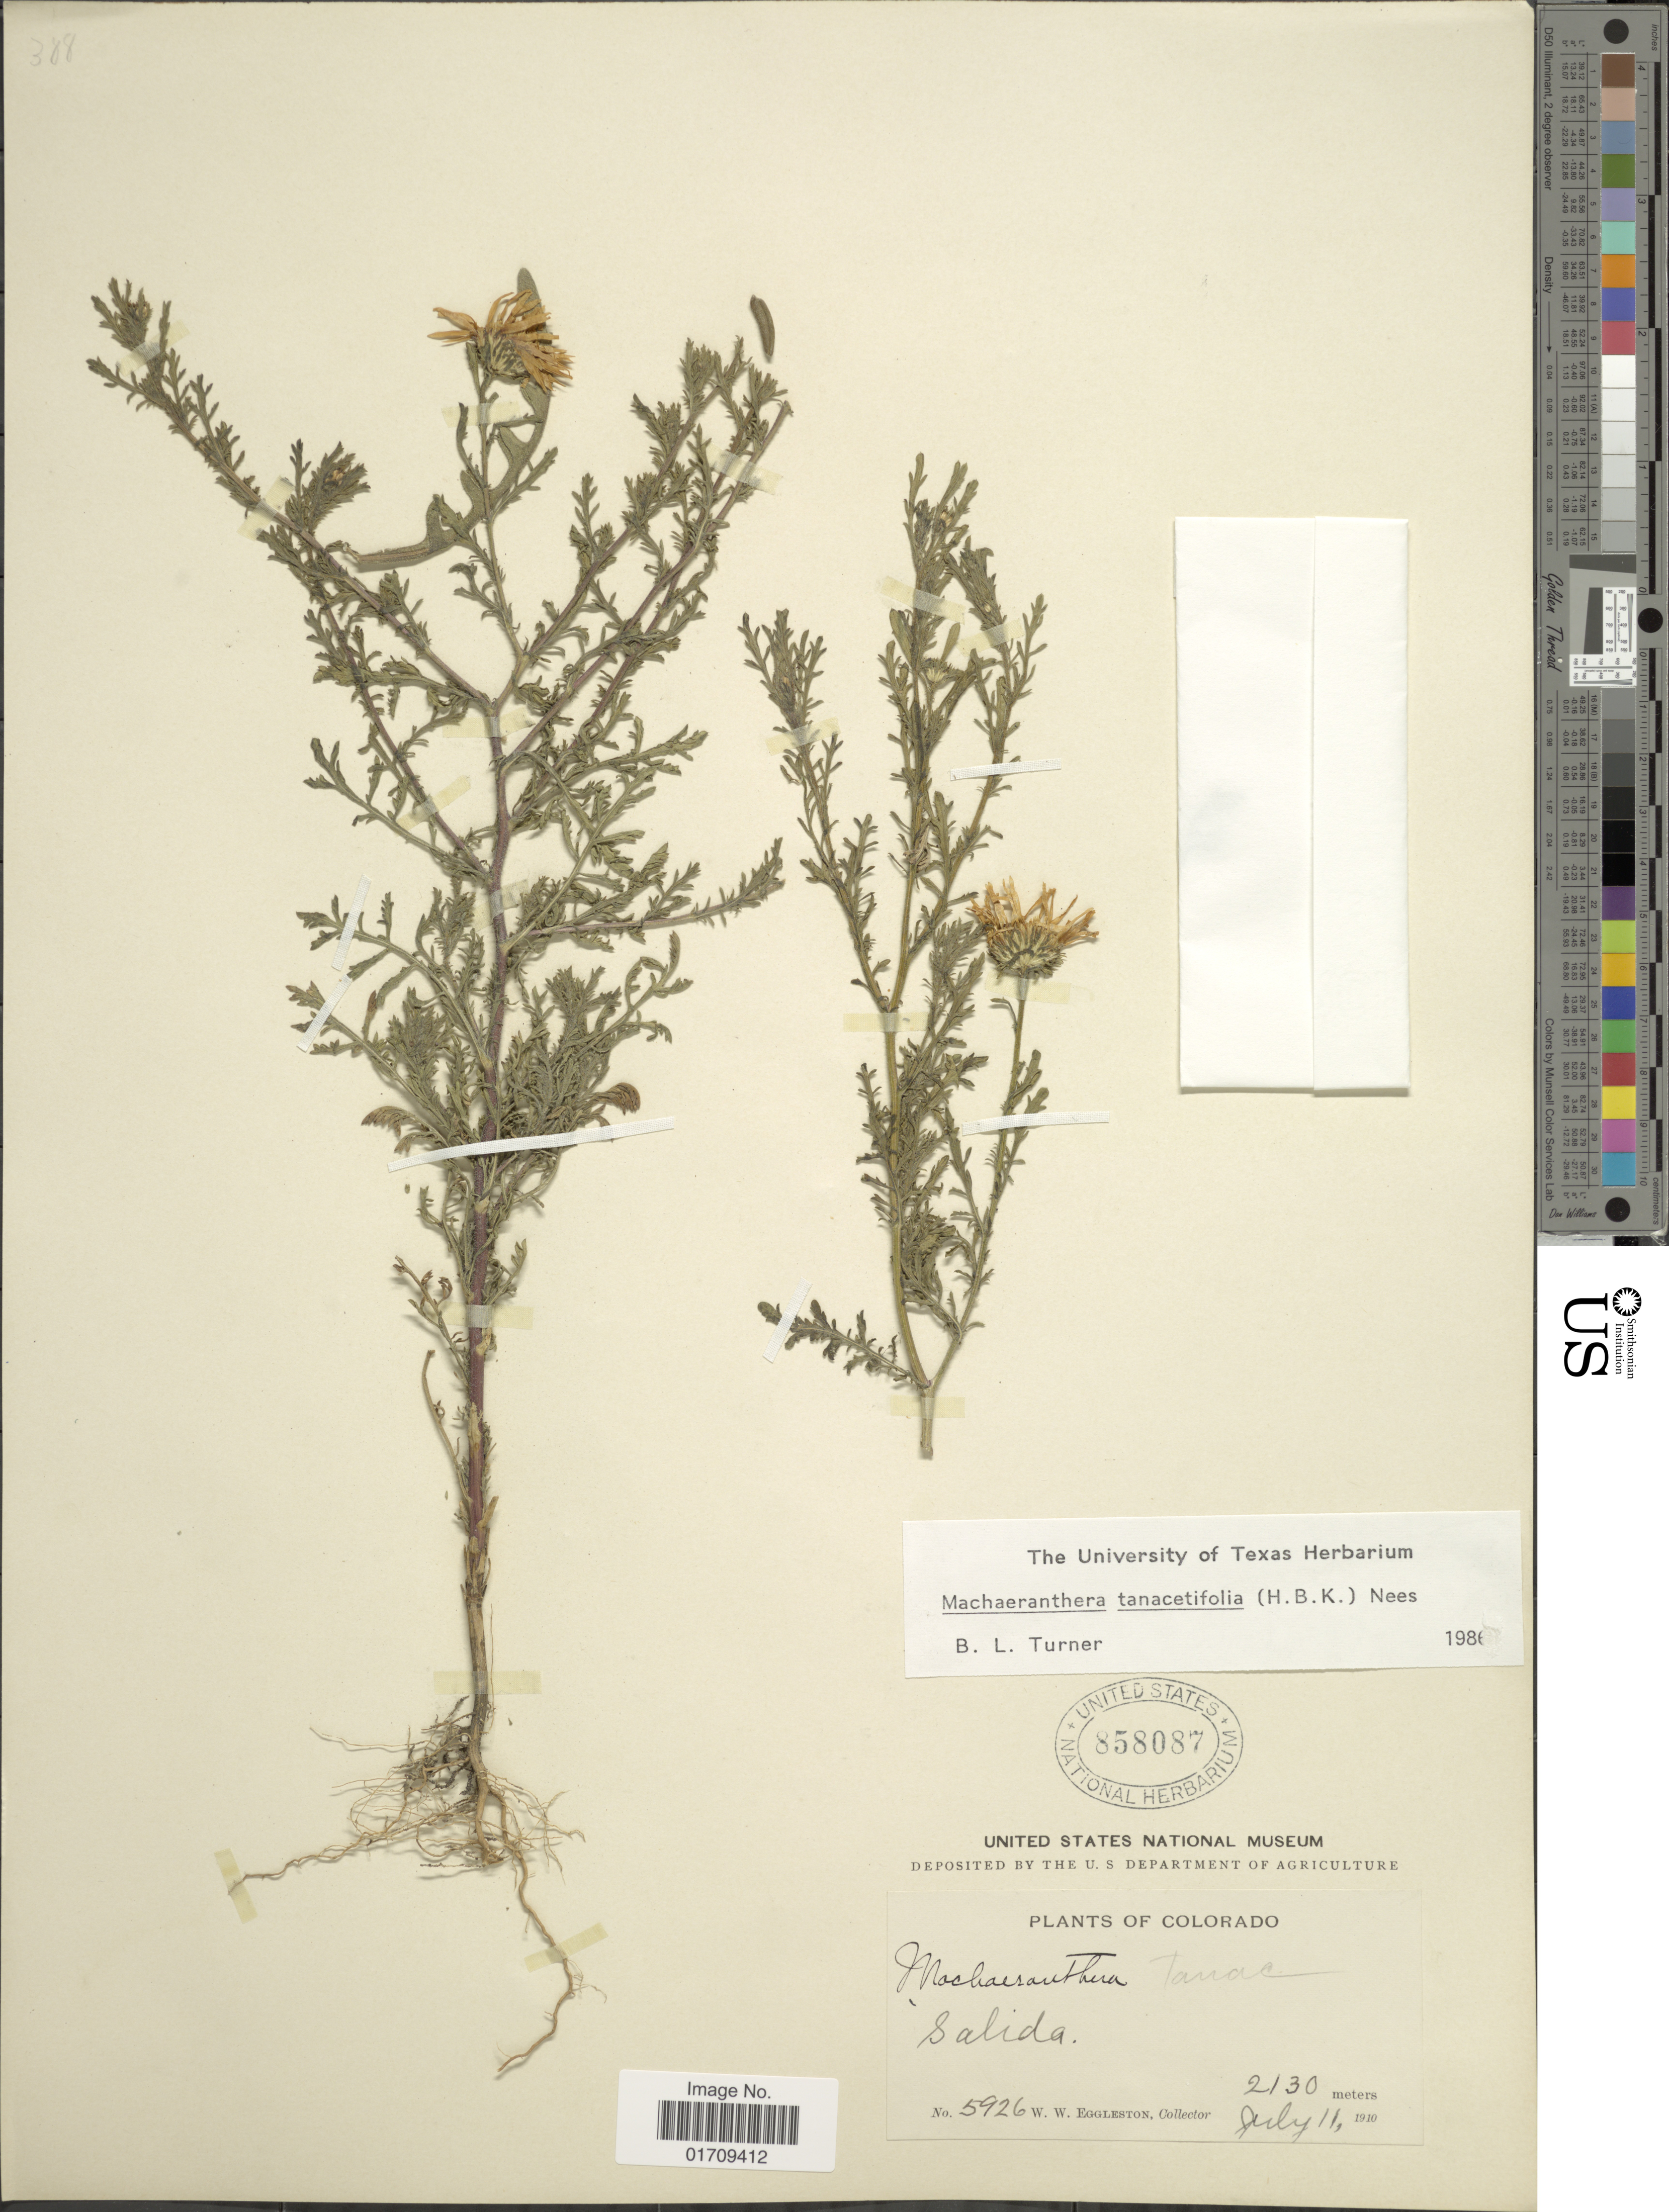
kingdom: Plantae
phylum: Tracheophyta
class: Magnoliopsida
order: Asterales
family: Asteraceae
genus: Machaeranthera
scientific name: Machaeranthera tanacetifolia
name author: (Kunth) Nees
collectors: W. W. Eggleston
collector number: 5926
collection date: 1910-07-11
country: United States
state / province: Colorado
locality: Salida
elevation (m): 2130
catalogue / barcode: US 858087